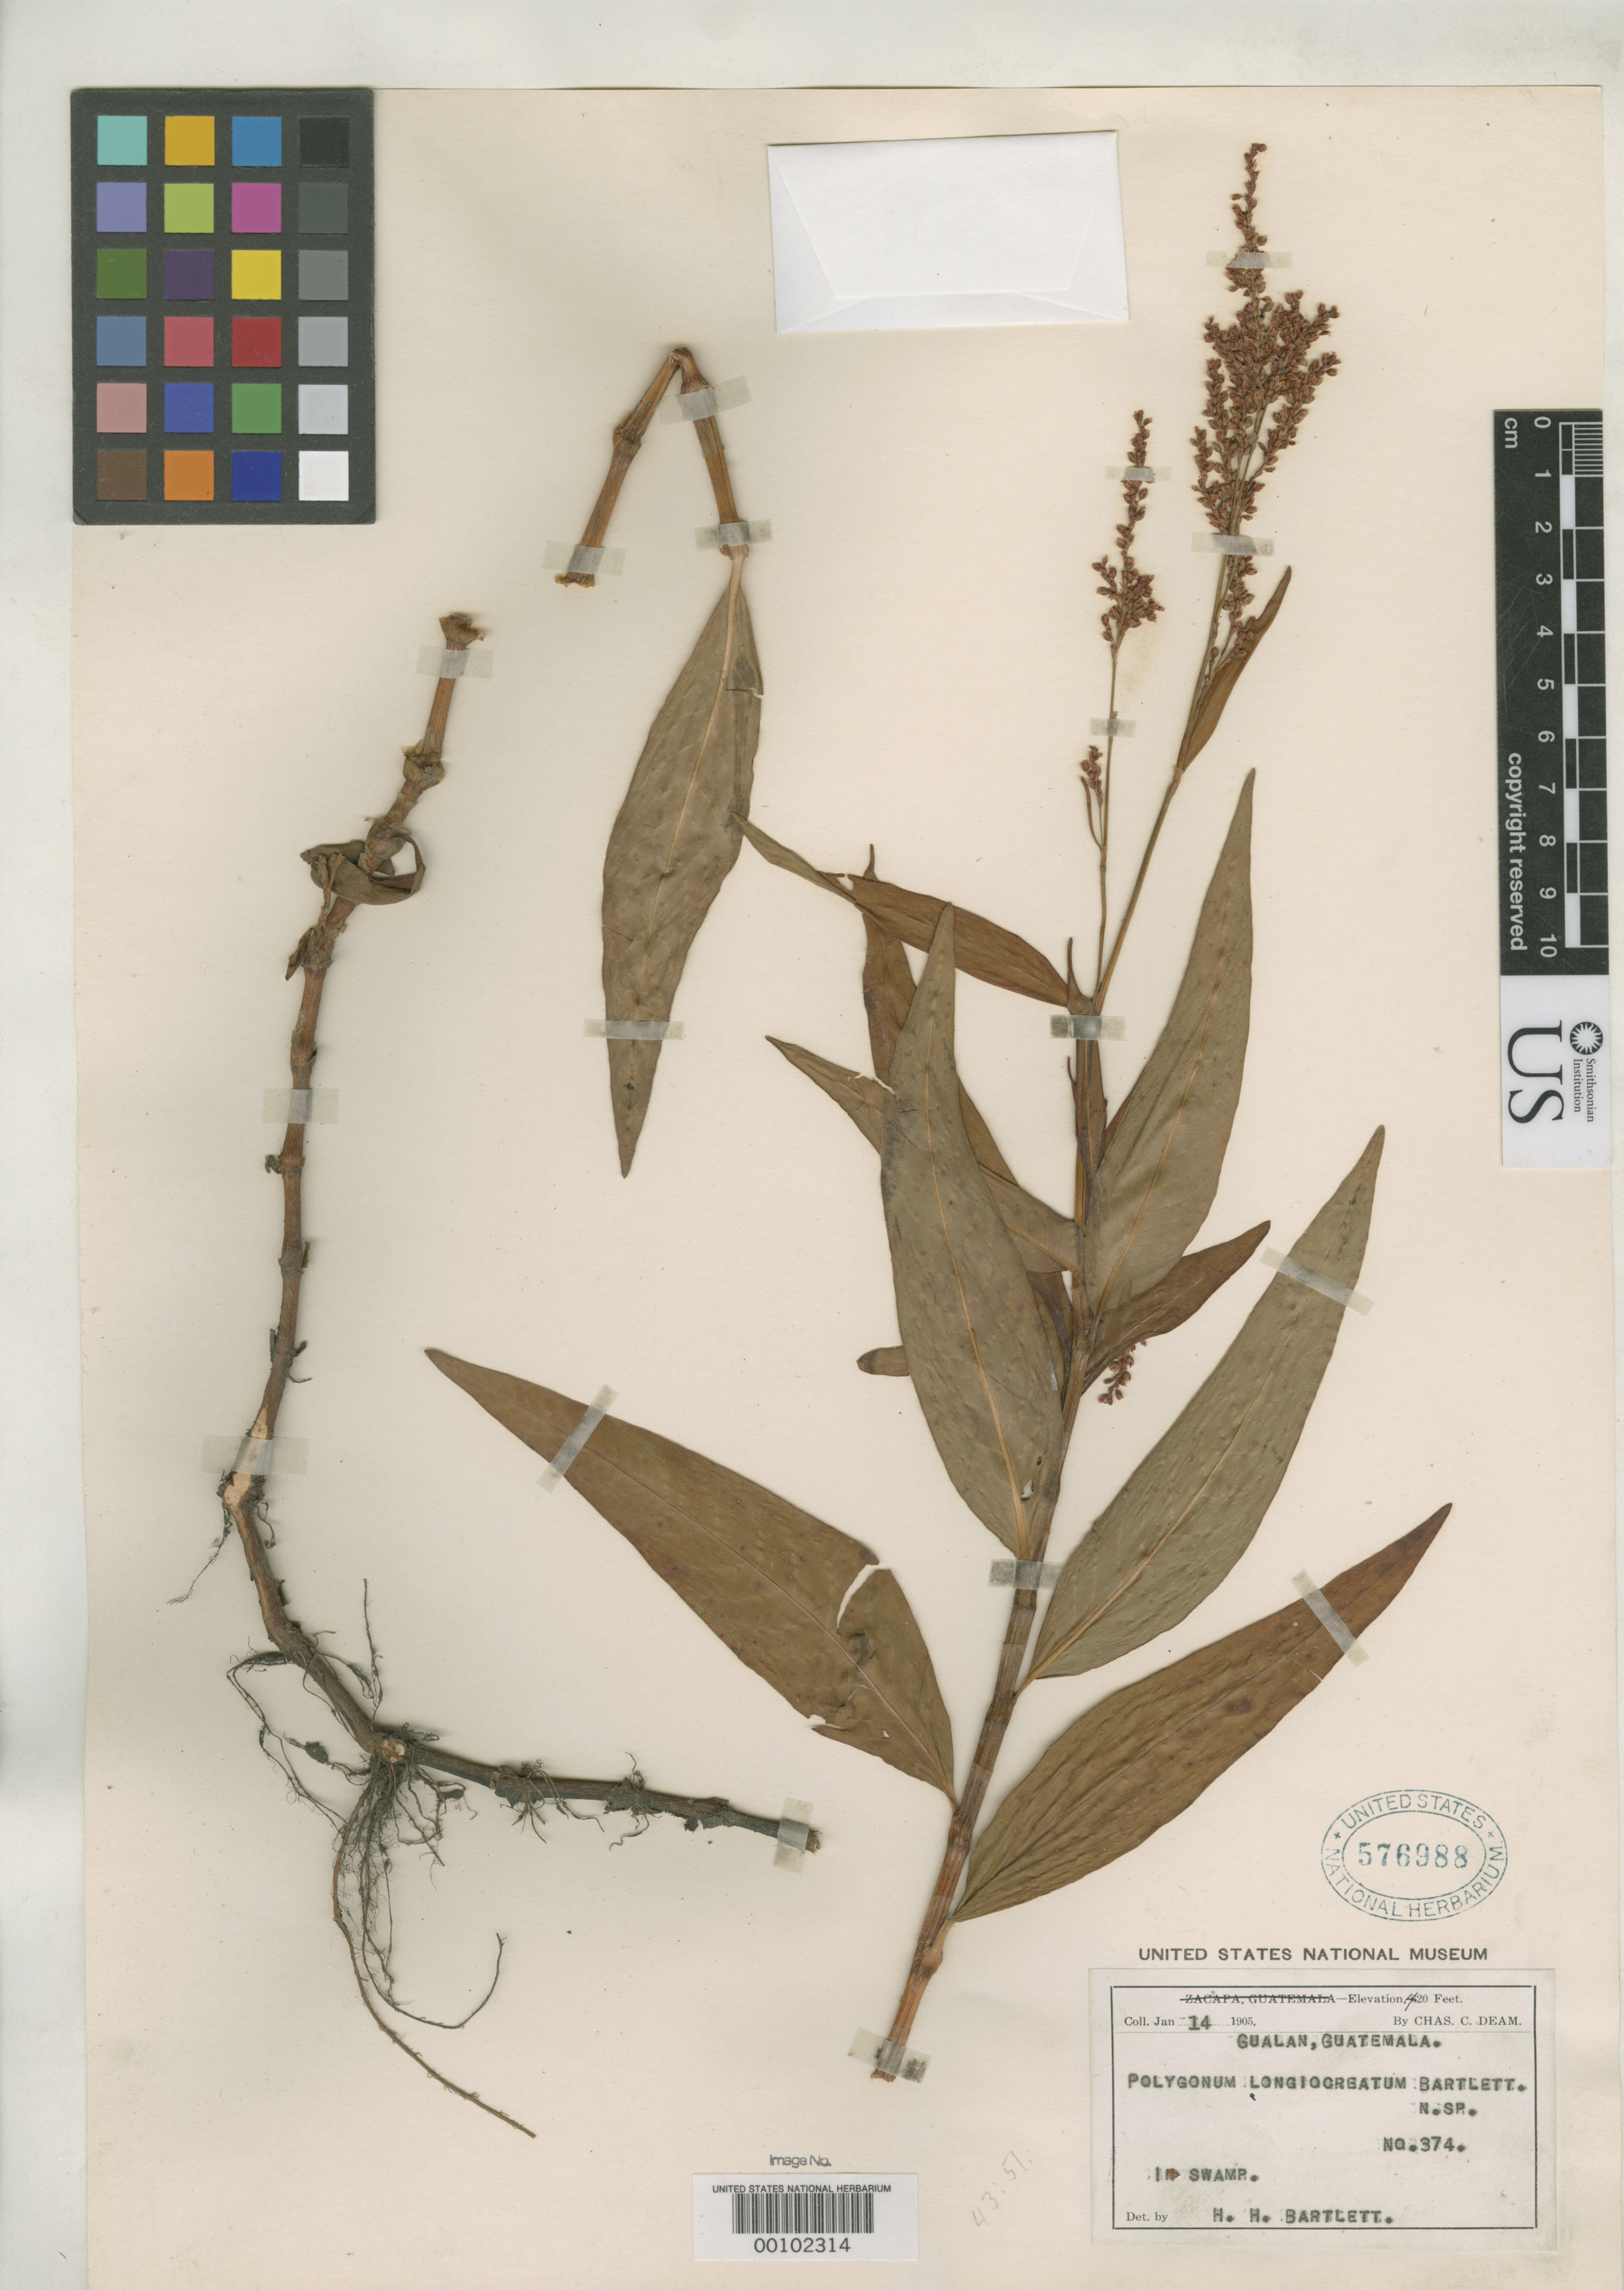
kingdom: Plantae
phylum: Tracheophyta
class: Magnoliopsida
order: Caryophyllales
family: Polygonaceae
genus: Polygonum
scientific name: Polygonum longiocreatum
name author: Bartlett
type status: Isotype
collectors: C. C. Deam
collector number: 374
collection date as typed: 14 Jan 1905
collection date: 1905-01-14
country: Guatemala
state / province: Zacapa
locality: Gualan.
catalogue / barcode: US 576988